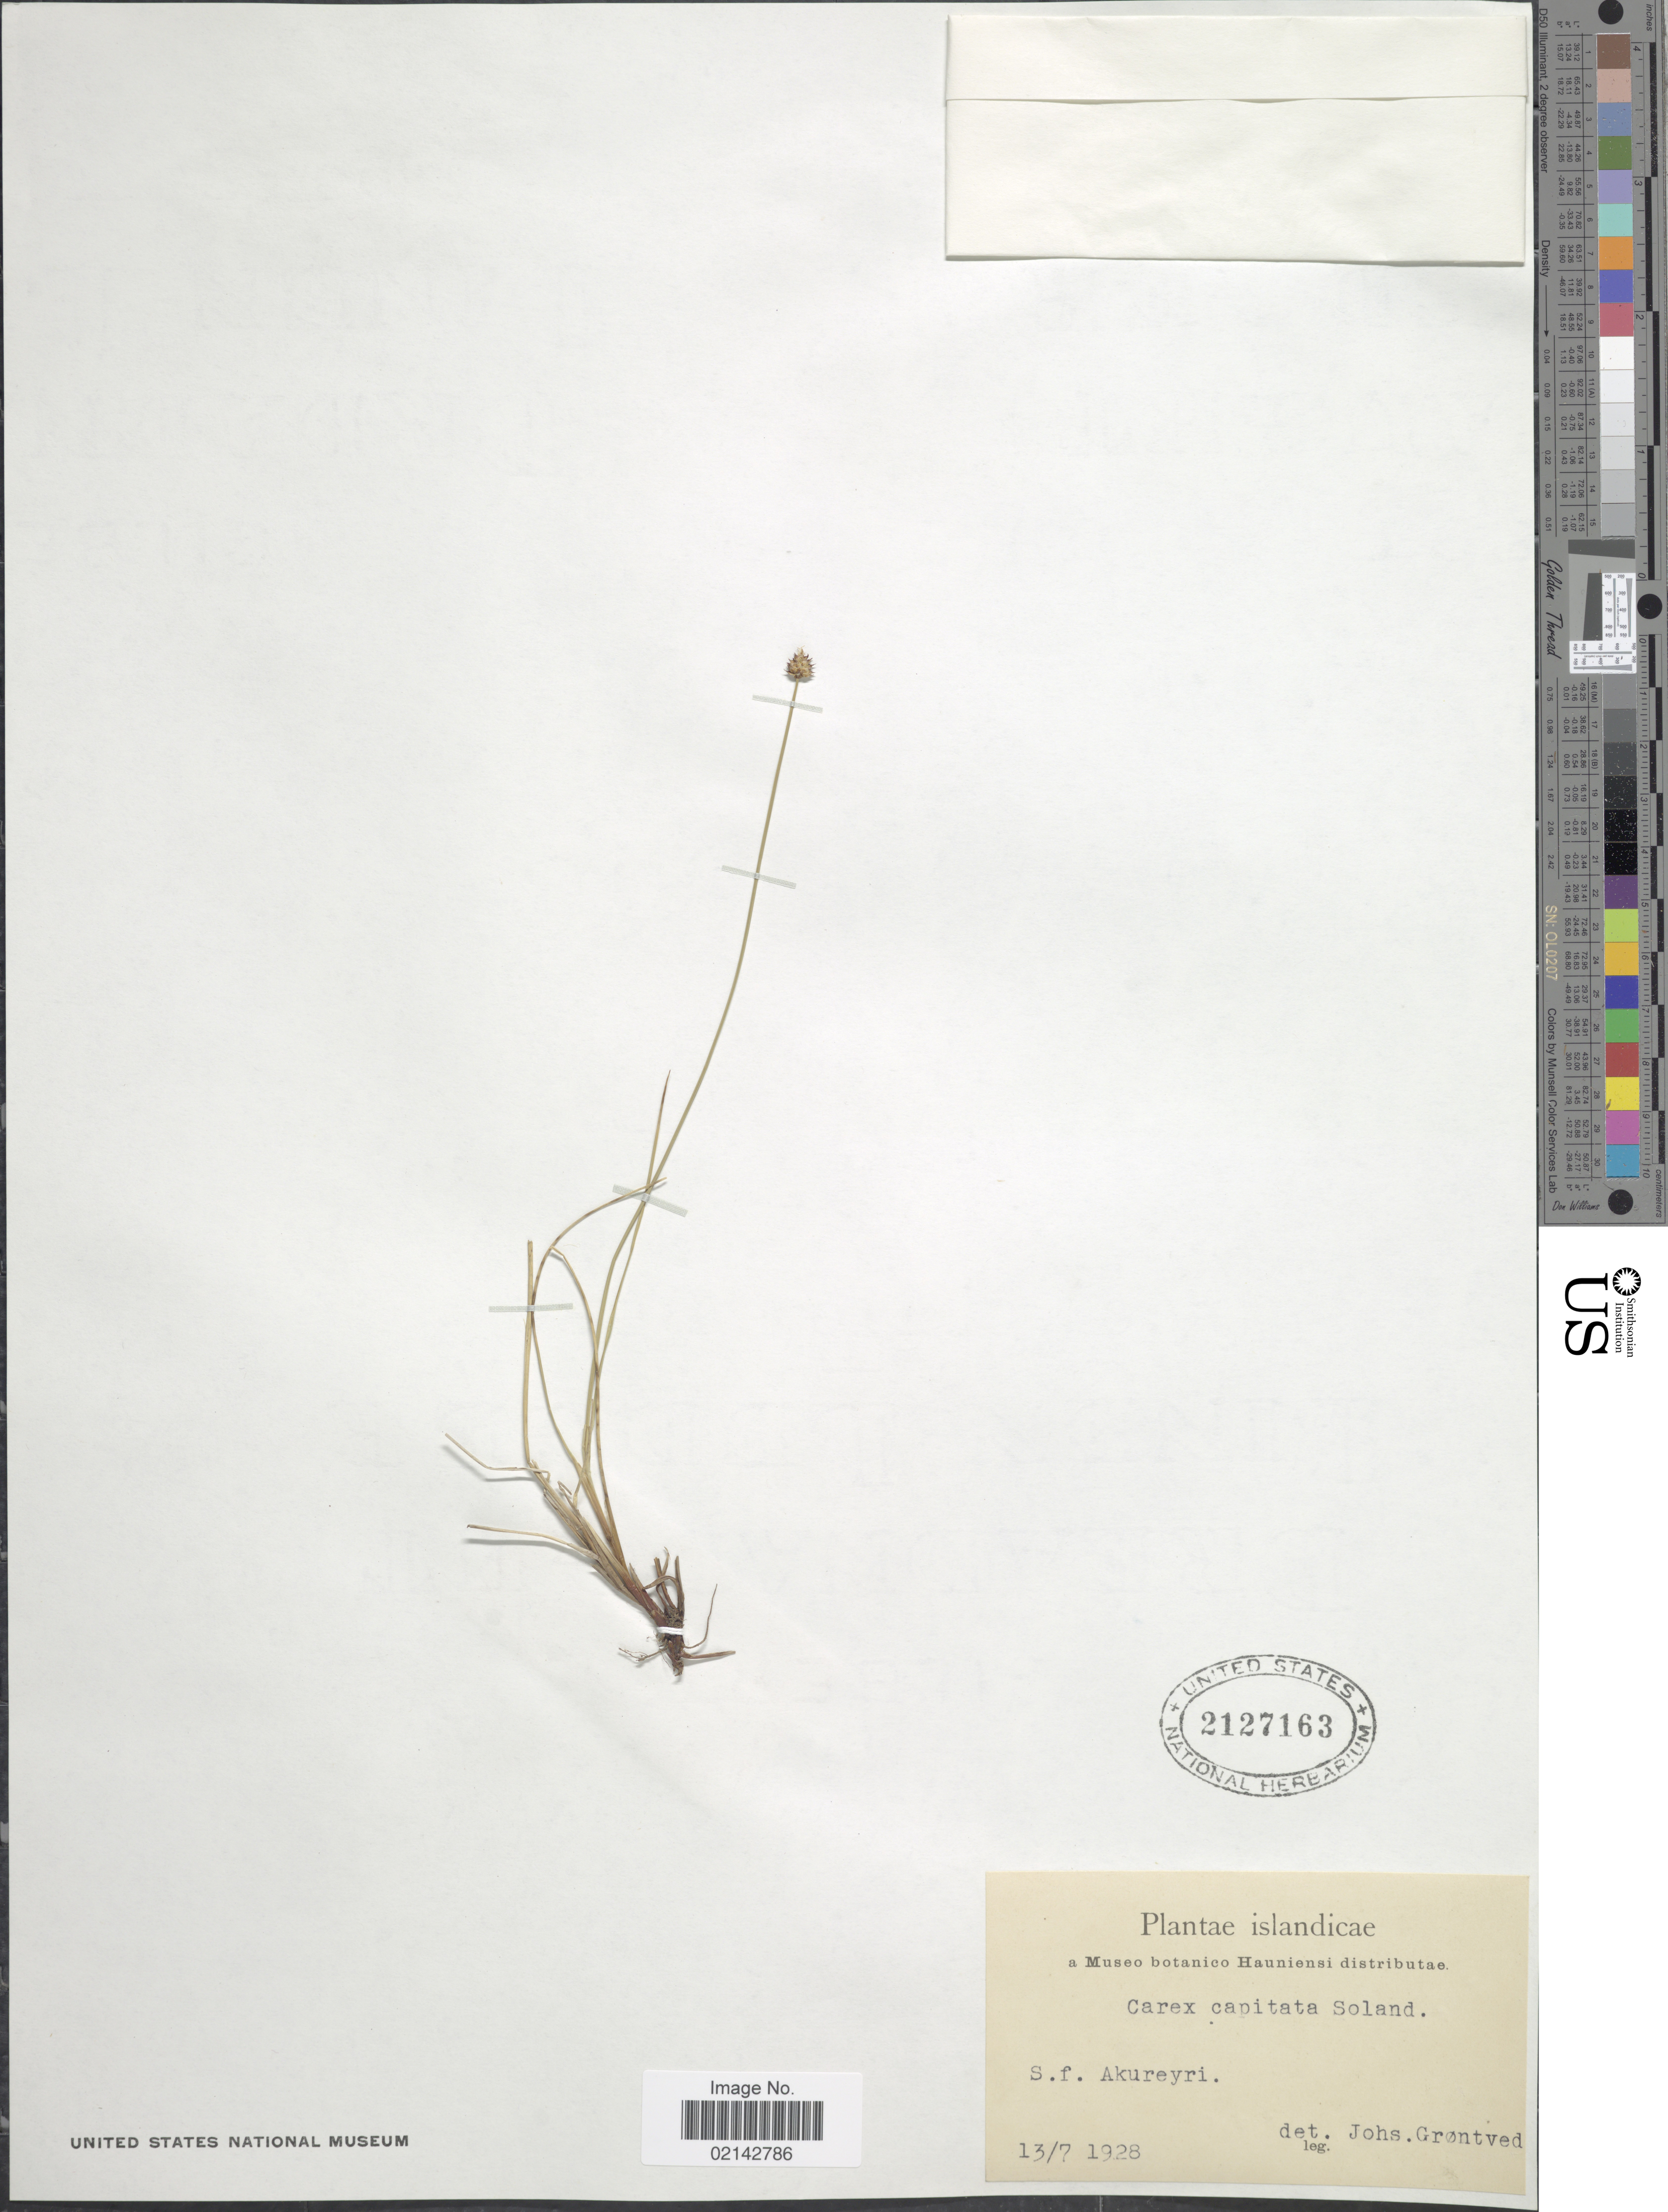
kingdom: Plantae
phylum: Tracheophyta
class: Liliopsida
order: Poales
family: Cyperaceae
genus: Carex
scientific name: Carex capitata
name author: L.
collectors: Museo Botanico Hauniense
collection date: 1928-07-13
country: Iceland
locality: S. f. Akureyri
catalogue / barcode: US 2127163